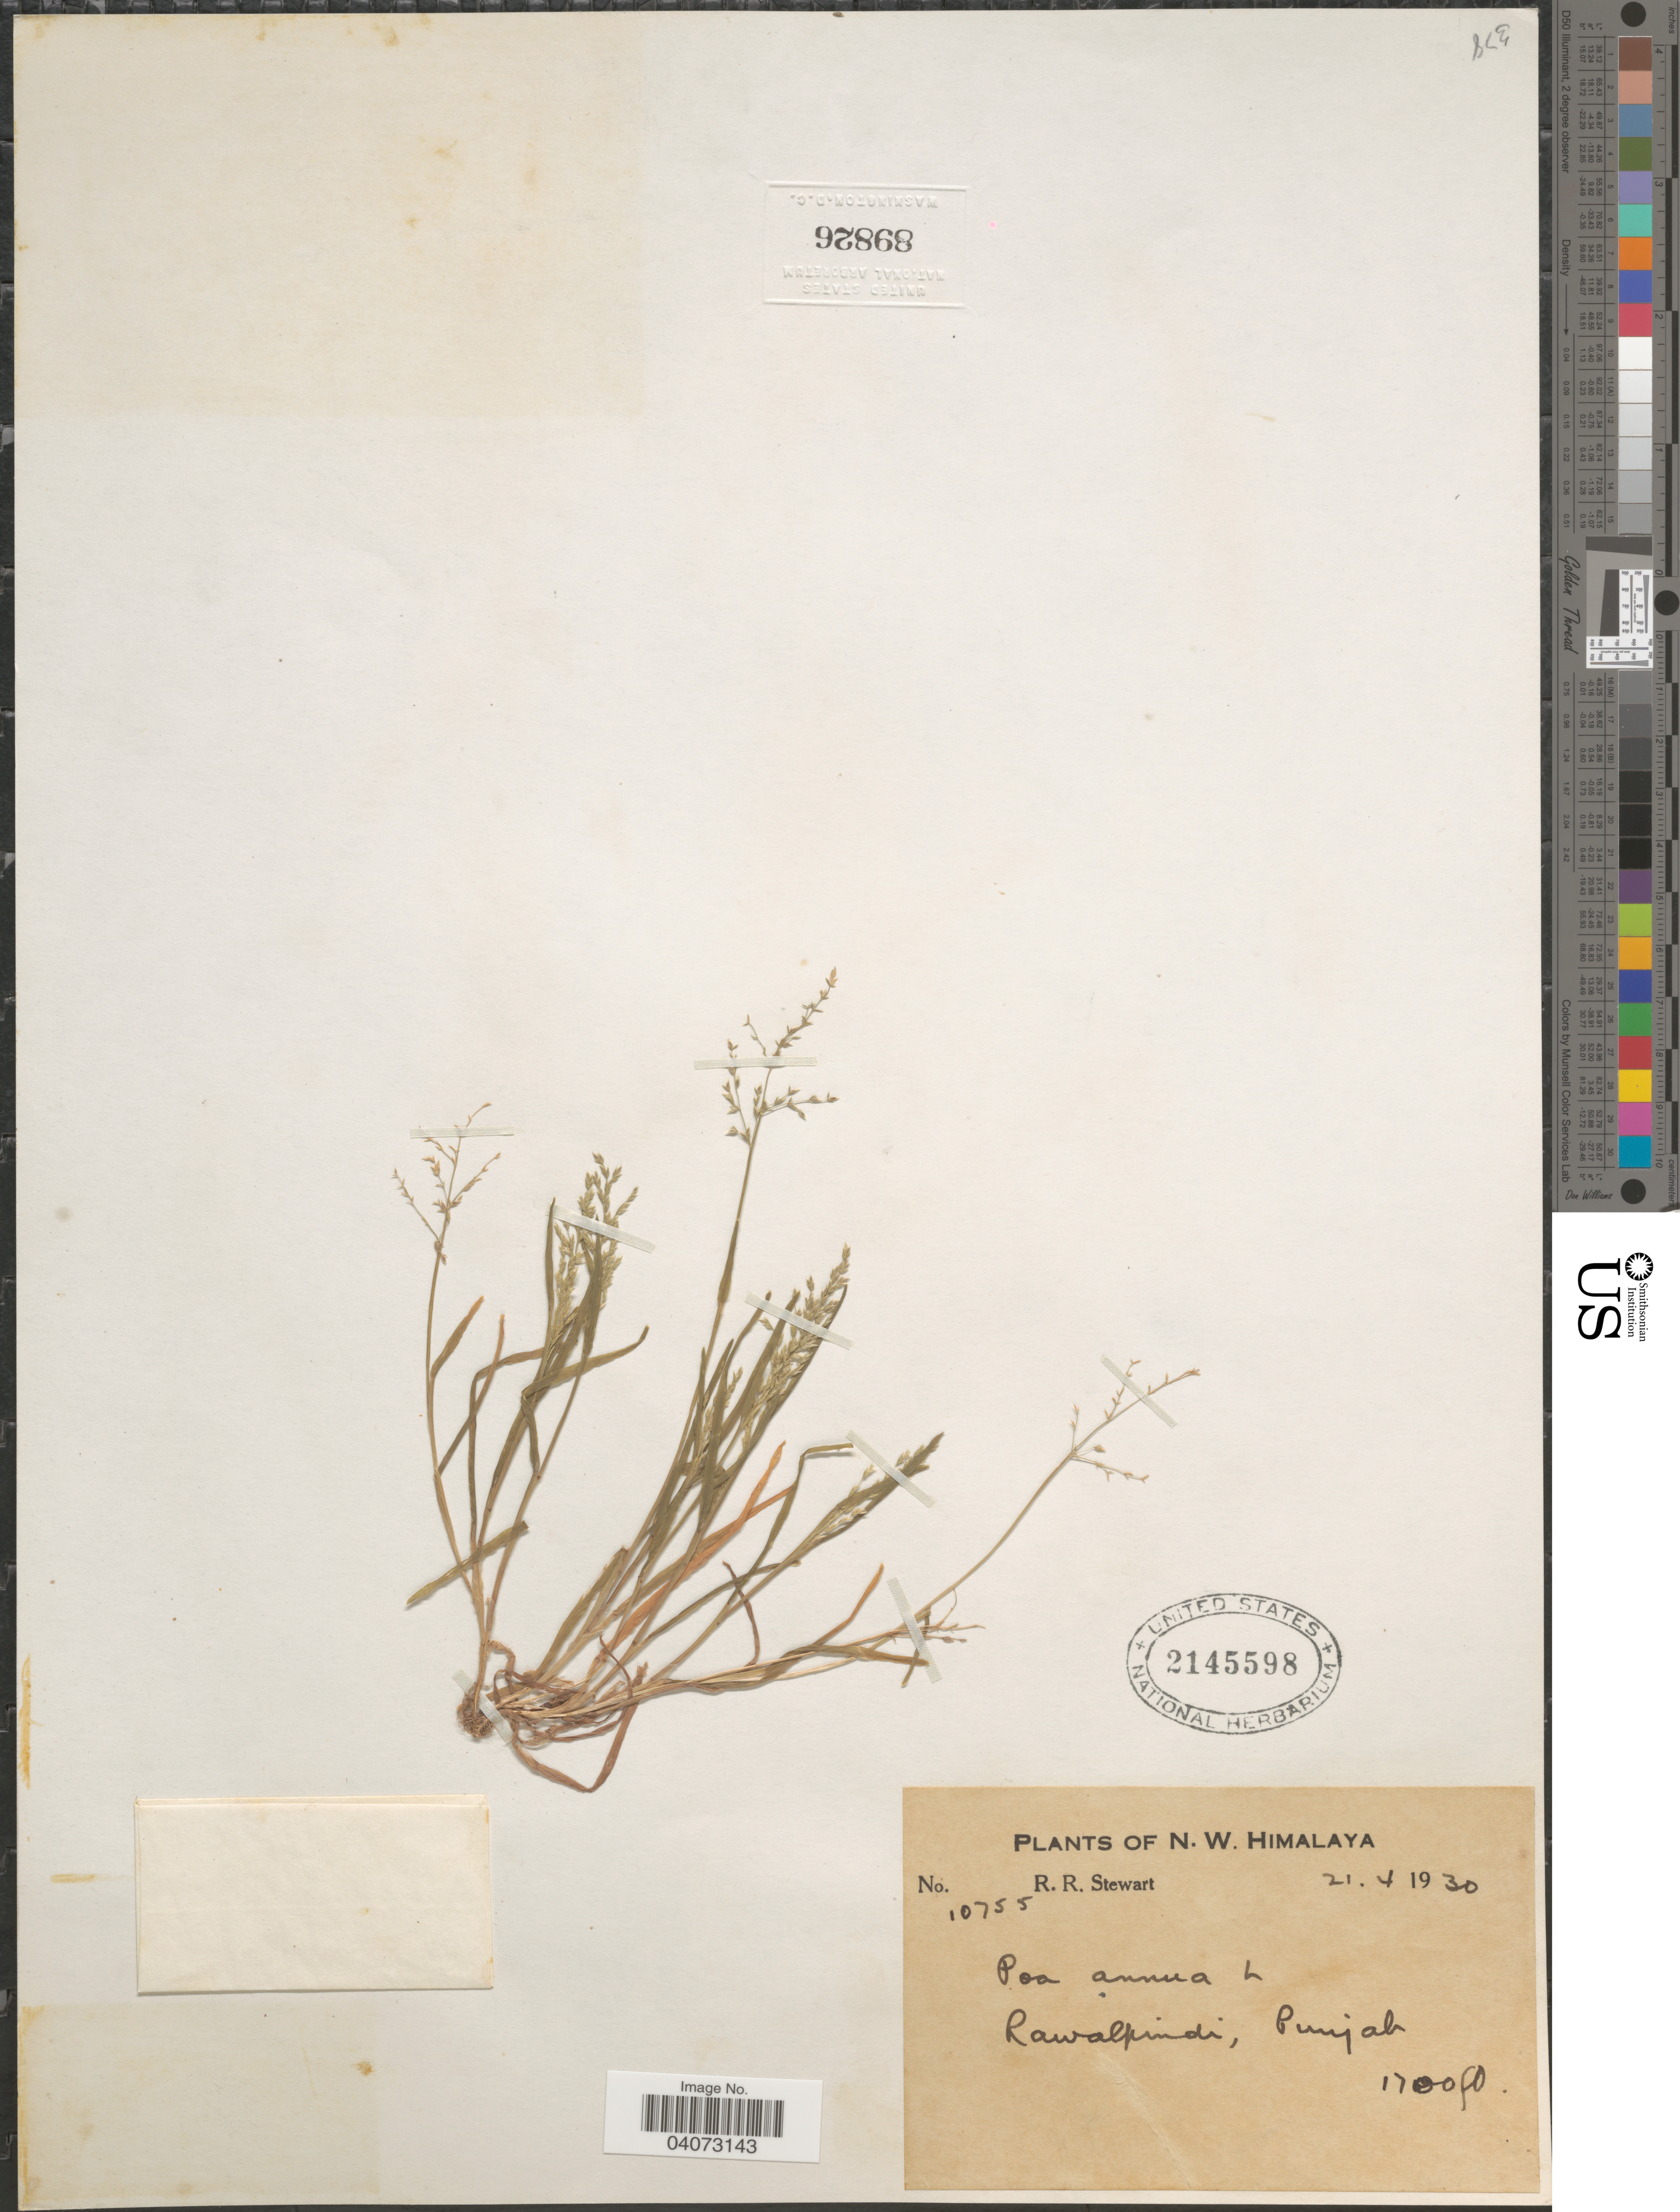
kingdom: Plantae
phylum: Tracheophyta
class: Liliopsida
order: Poales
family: Poaceae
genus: Poa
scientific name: Poa annua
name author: L.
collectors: R. Stewart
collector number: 10755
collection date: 1930-04-21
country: Pakistan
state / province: Punjab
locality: N. W. Himalaya. Rawalpindi.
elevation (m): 518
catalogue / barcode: US 2145598